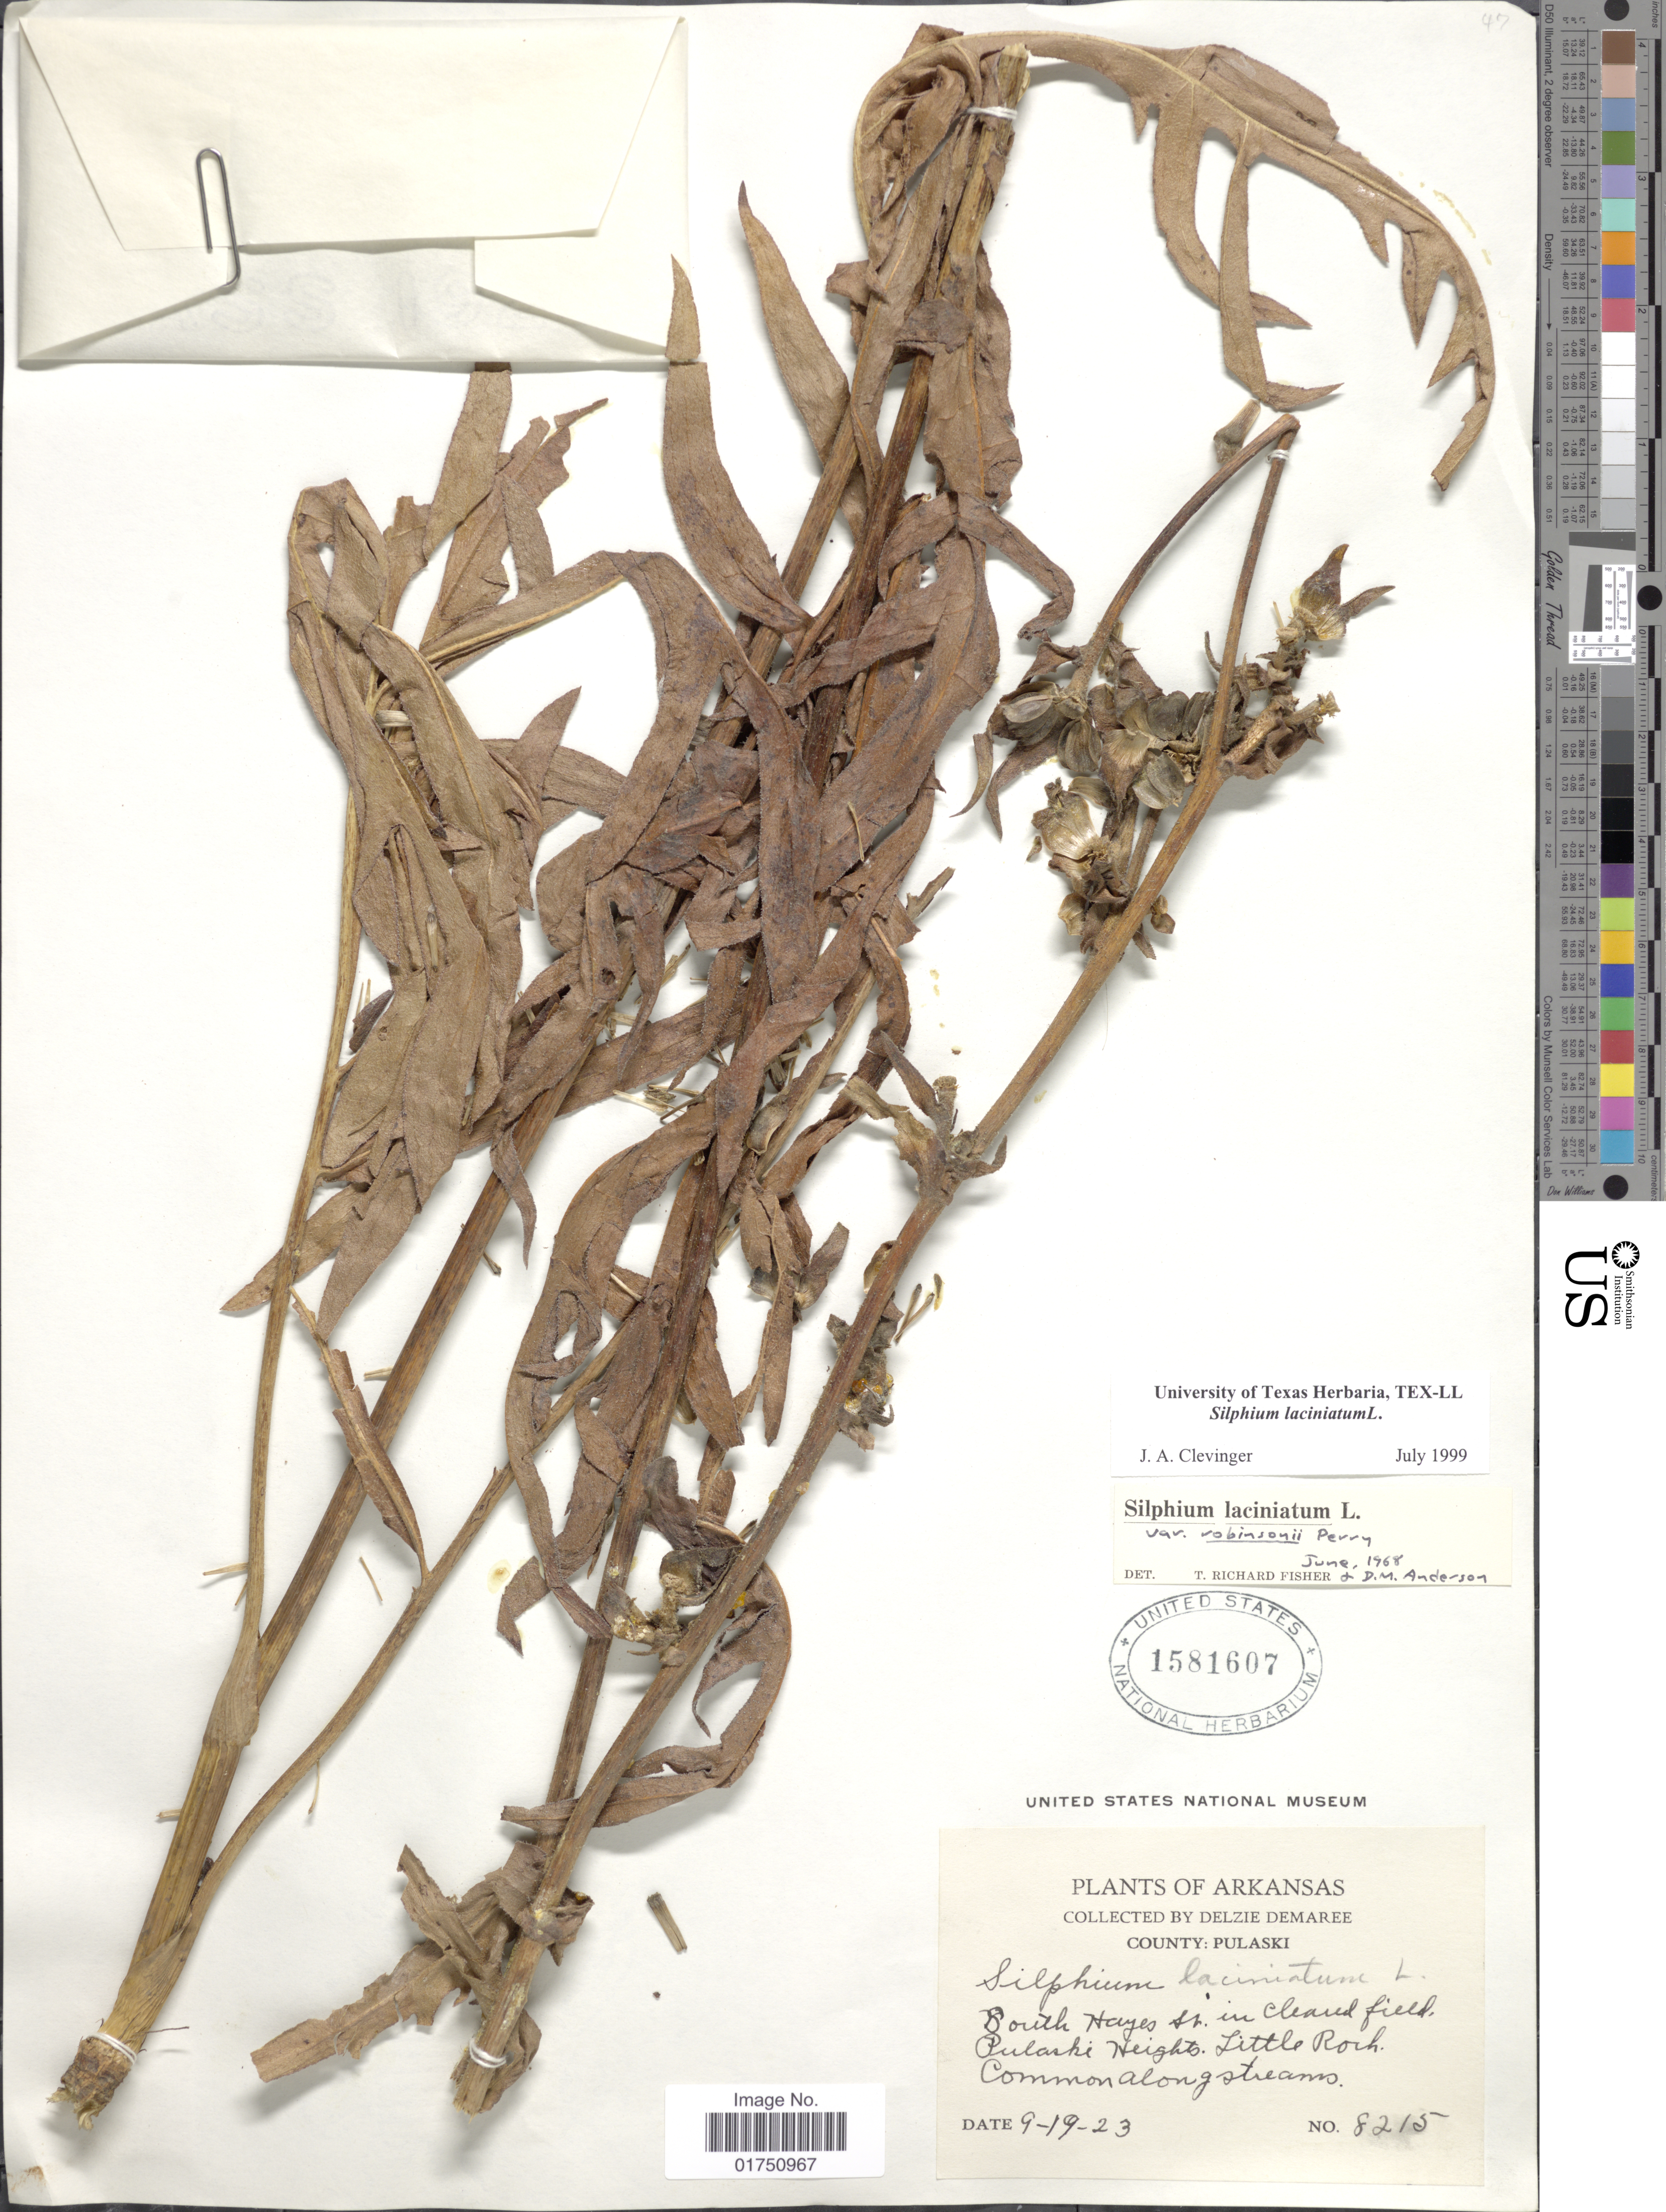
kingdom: Plantae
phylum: Tracheophyta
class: Magnoliopsida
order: Asterales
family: Asteraceae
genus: Silphium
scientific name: Silphium laciniatum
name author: L.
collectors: D. Demaree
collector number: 8215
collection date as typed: Transcribed d/m/y: 19/9/23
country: United States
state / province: Arkansas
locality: County: Pulaski. South Hayes St. in Cleared field, Pulaski Heights. Little Rock.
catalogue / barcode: US 1581607